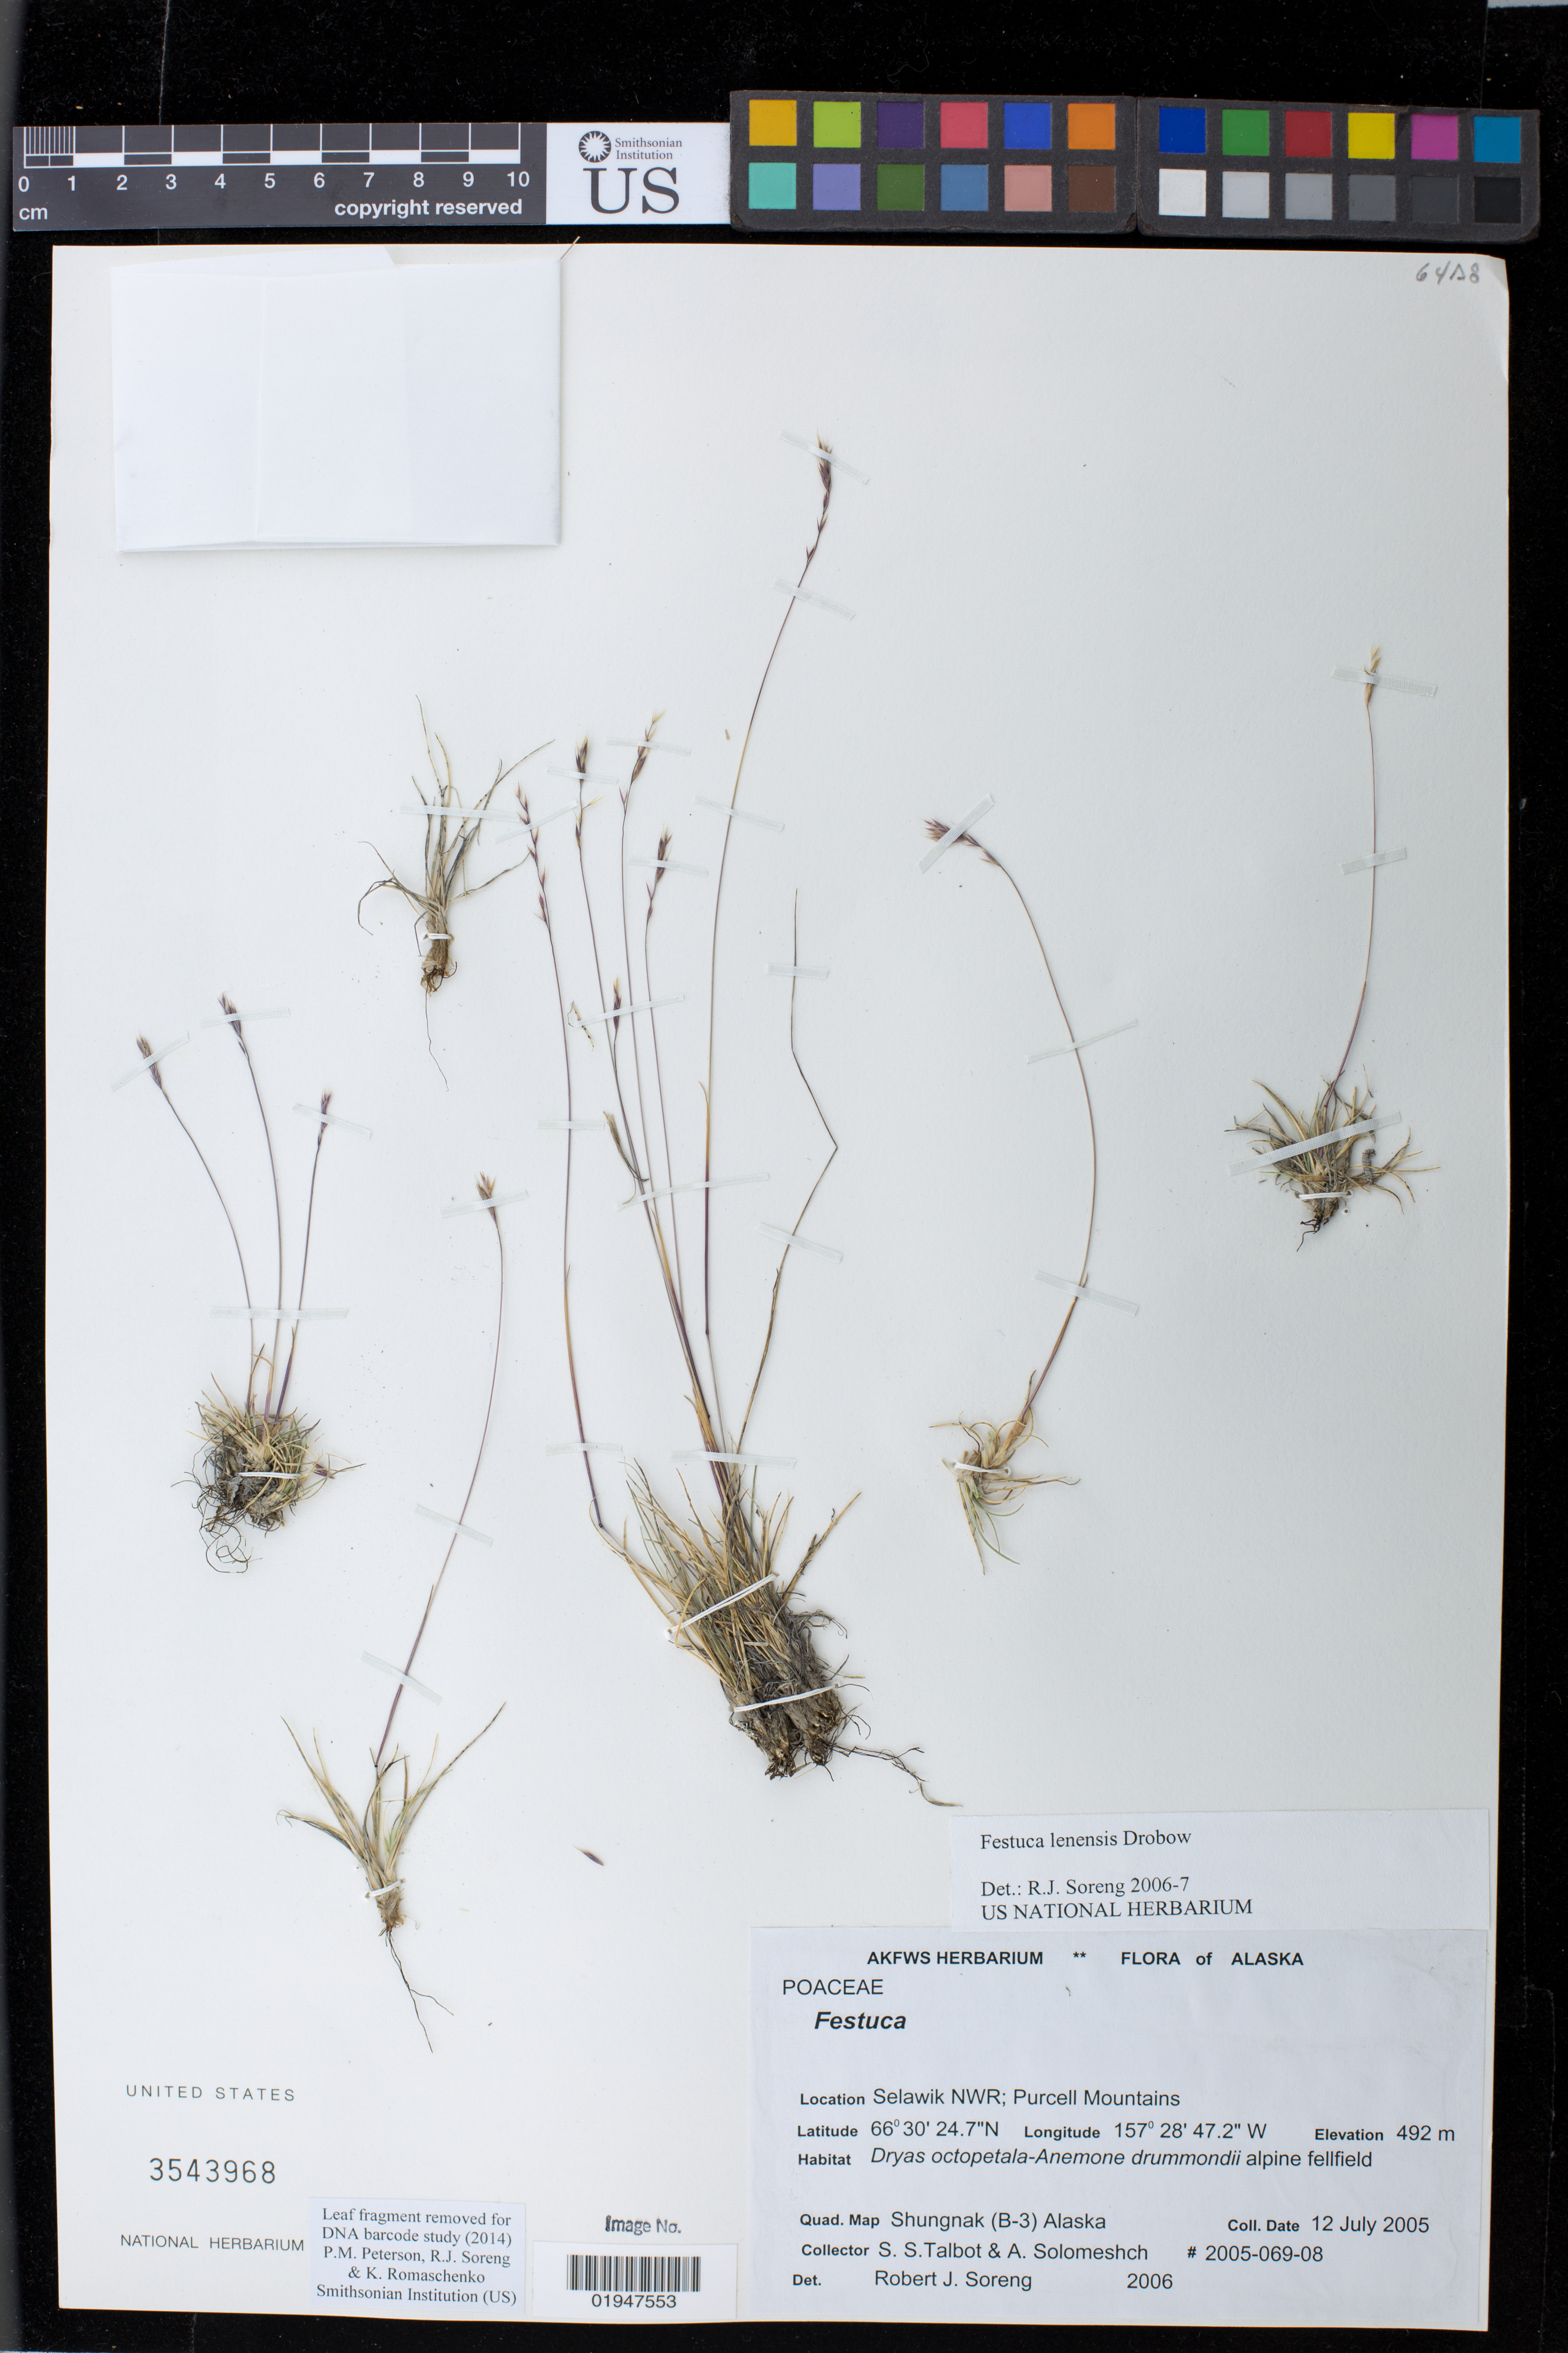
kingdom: Plantae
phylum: Tracheophyta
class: Liliopsida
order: Poales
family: Poaceae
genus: Festuca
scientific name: Festuca lenensis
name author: Drobow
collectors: S. S. Talbot & A. Solomeshch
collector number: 2005-069-08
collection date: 2005-07-12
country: United States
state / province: Alaska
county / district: Northwest Arctic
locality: Selawik NWR; Purcell Mountains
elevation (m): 492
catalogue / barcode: US 3543968